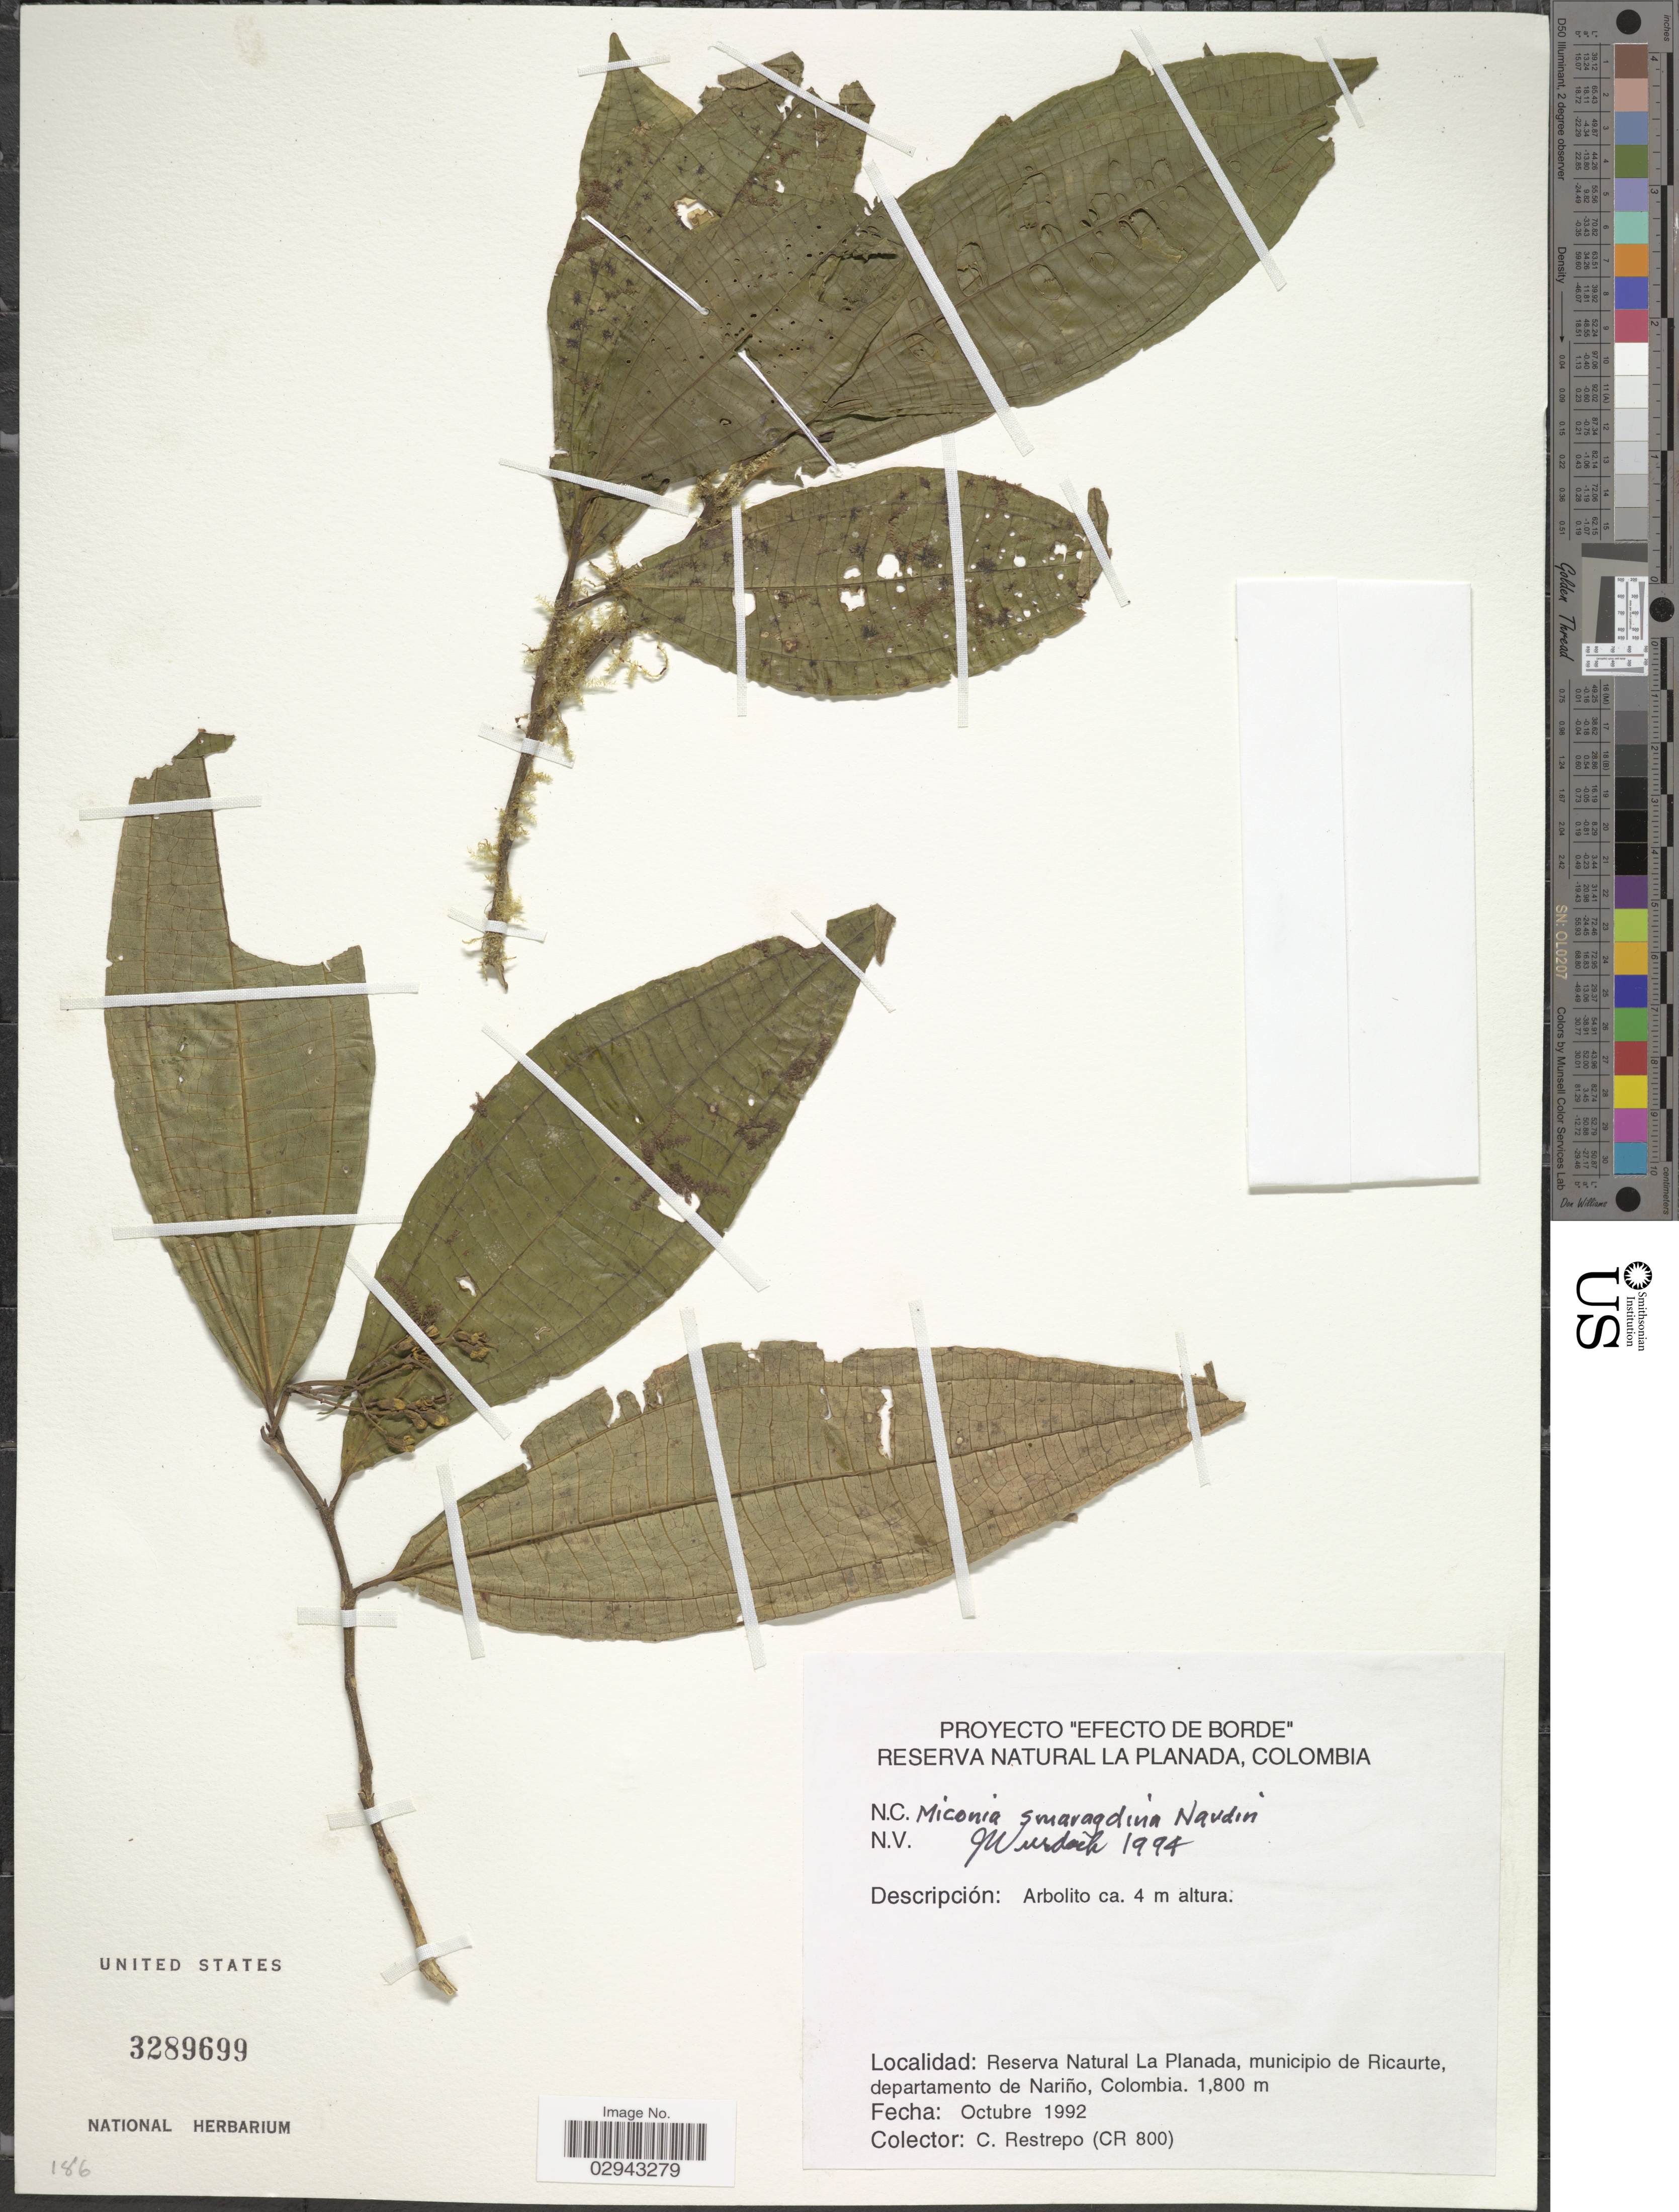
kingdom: Plantae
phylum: Tracheophyta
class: Magnoliopsida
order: Myrtales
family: Melastomataceae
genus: Miconia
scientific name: Miconia smaragdina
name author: Naudin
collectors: C. Restrepo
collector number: CR 800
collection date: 1992-10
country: Colombia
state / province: Nariño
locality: Reserva Natural La Planada, municipio de Ricaurte, departamento de Nariño.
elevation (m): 1800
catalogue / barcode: US 3289699